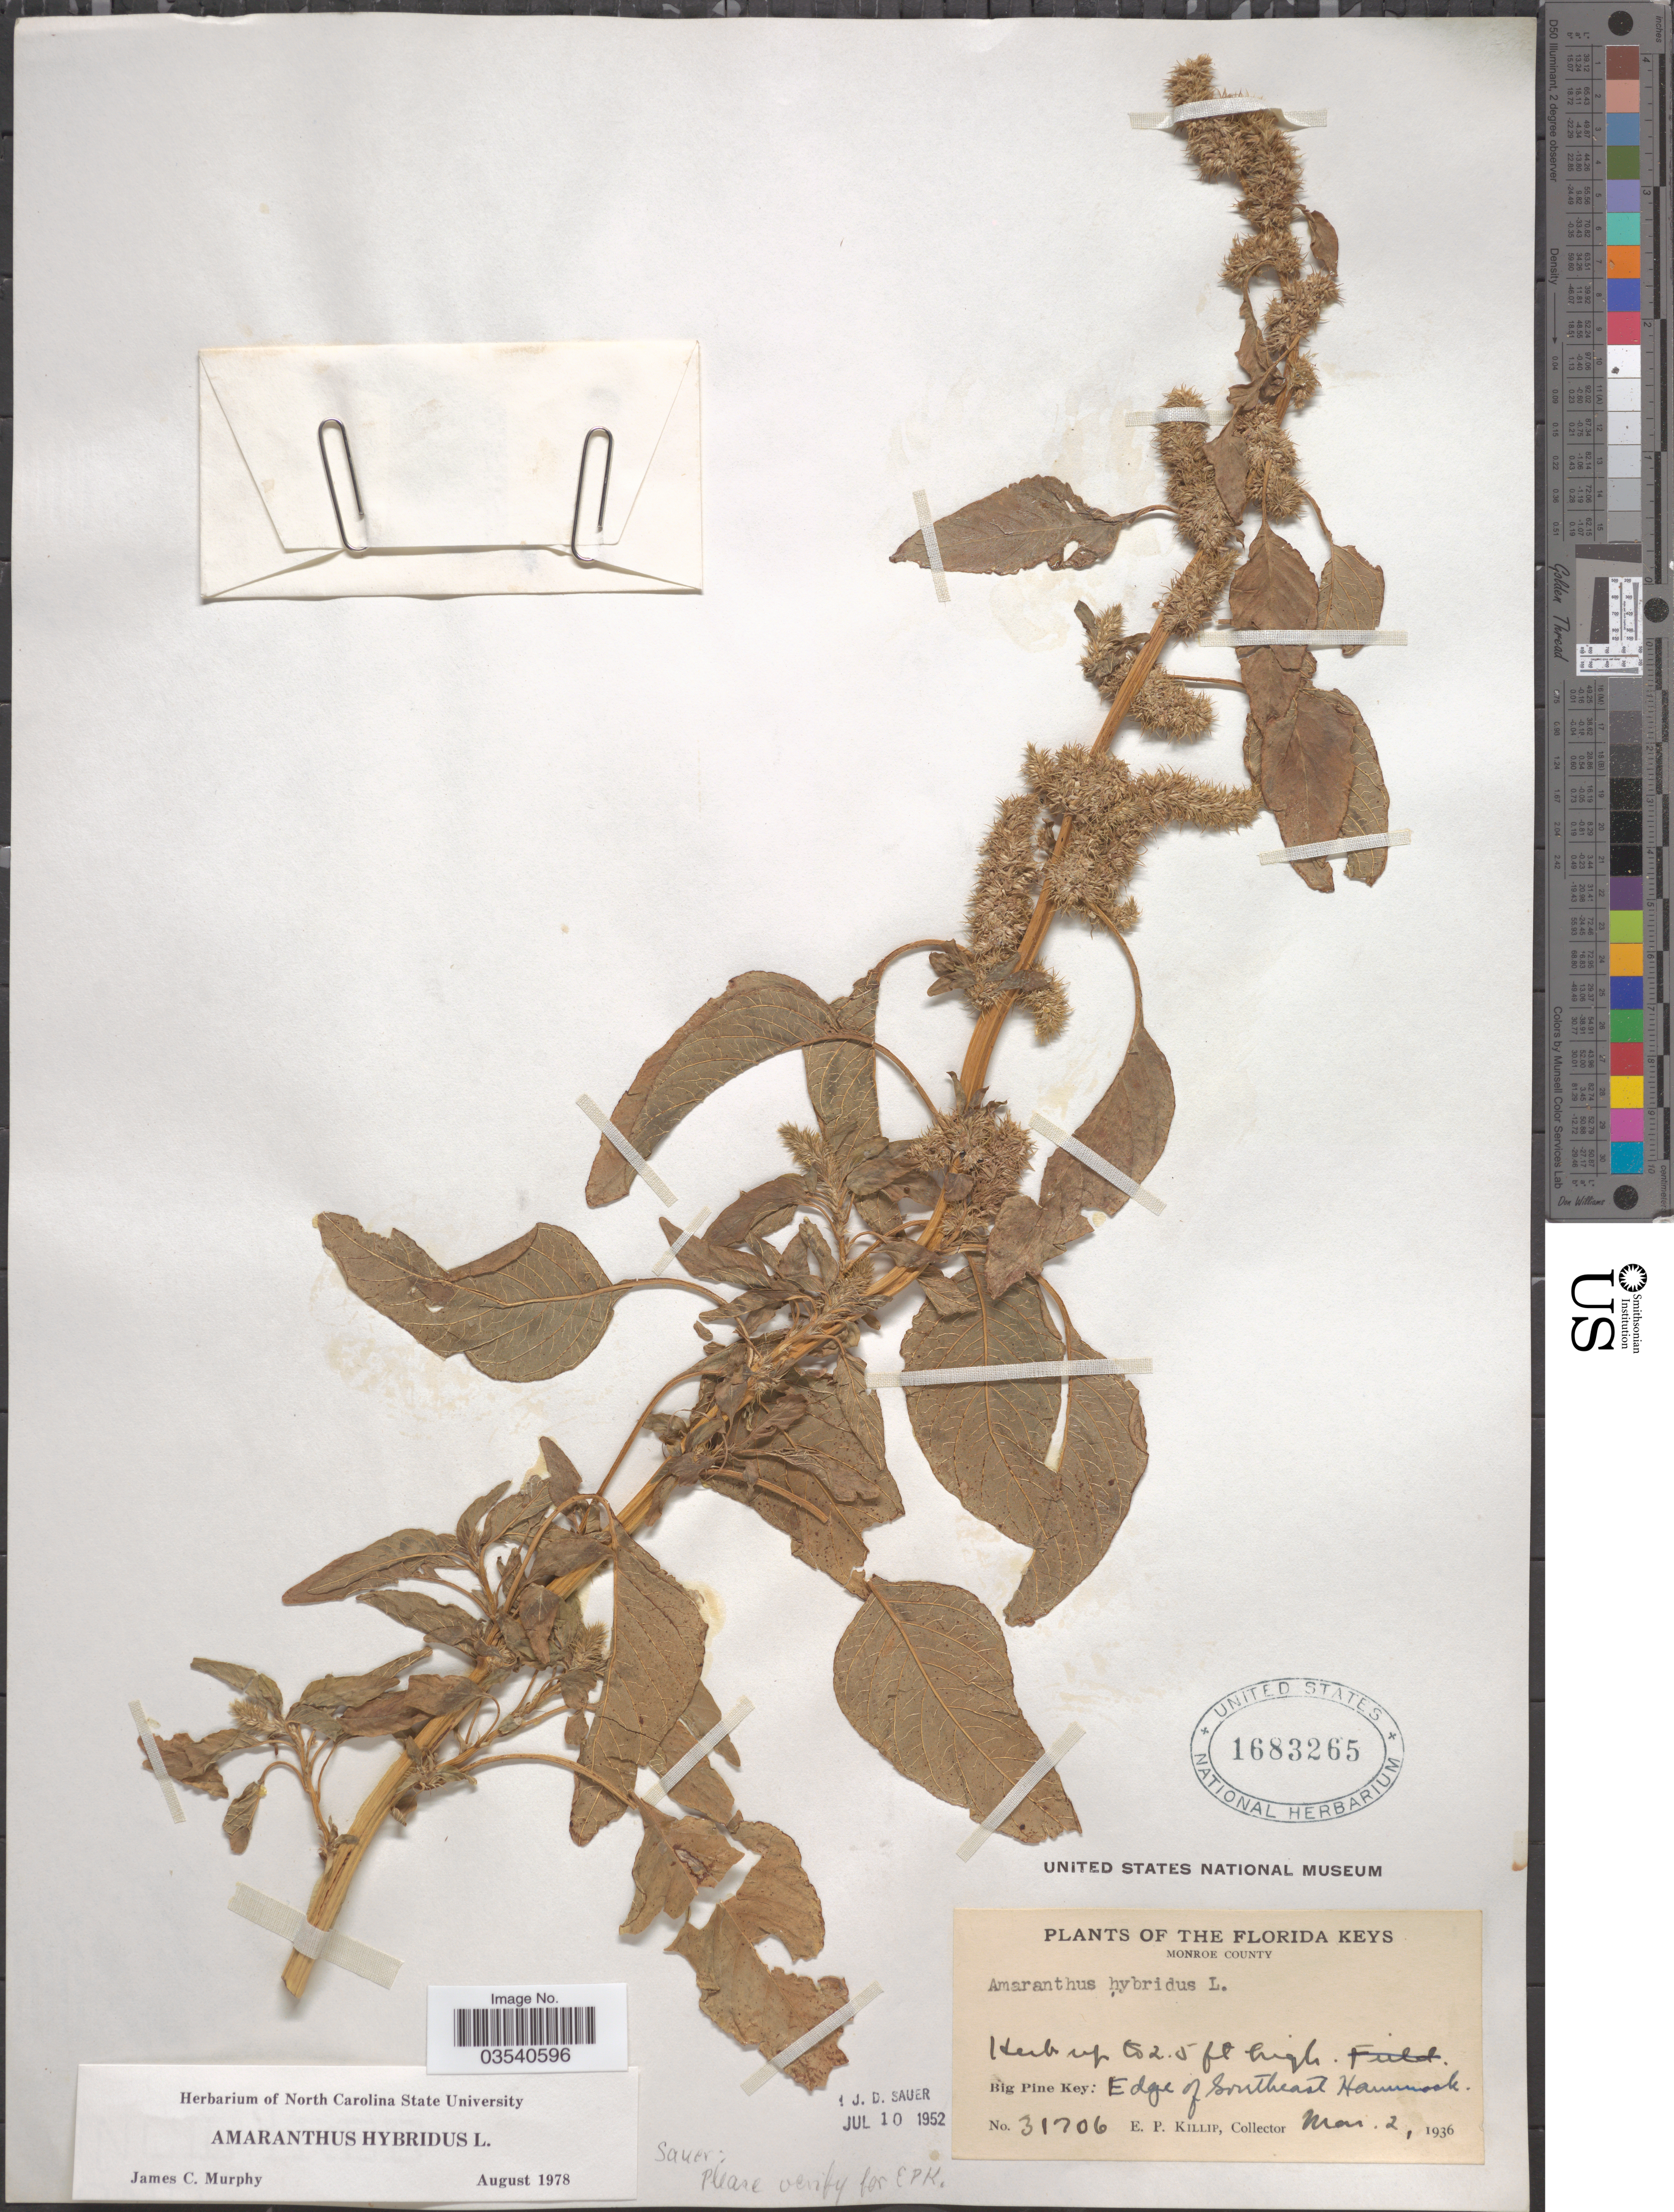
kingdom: Plantae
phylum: Tracheophyta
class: Magnoliopsida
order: Caryophyllales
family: Amaranthaceae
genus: Amaranthus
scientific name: Amaranthus hybridus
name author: L.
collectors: E. P. Killip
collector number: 31706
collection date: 1936-03-02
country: United States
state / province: Florida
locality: The Florida Keys. Monroe County. Big Pine Key: Edge of Southeast Hammock.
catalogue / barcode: US 1683265